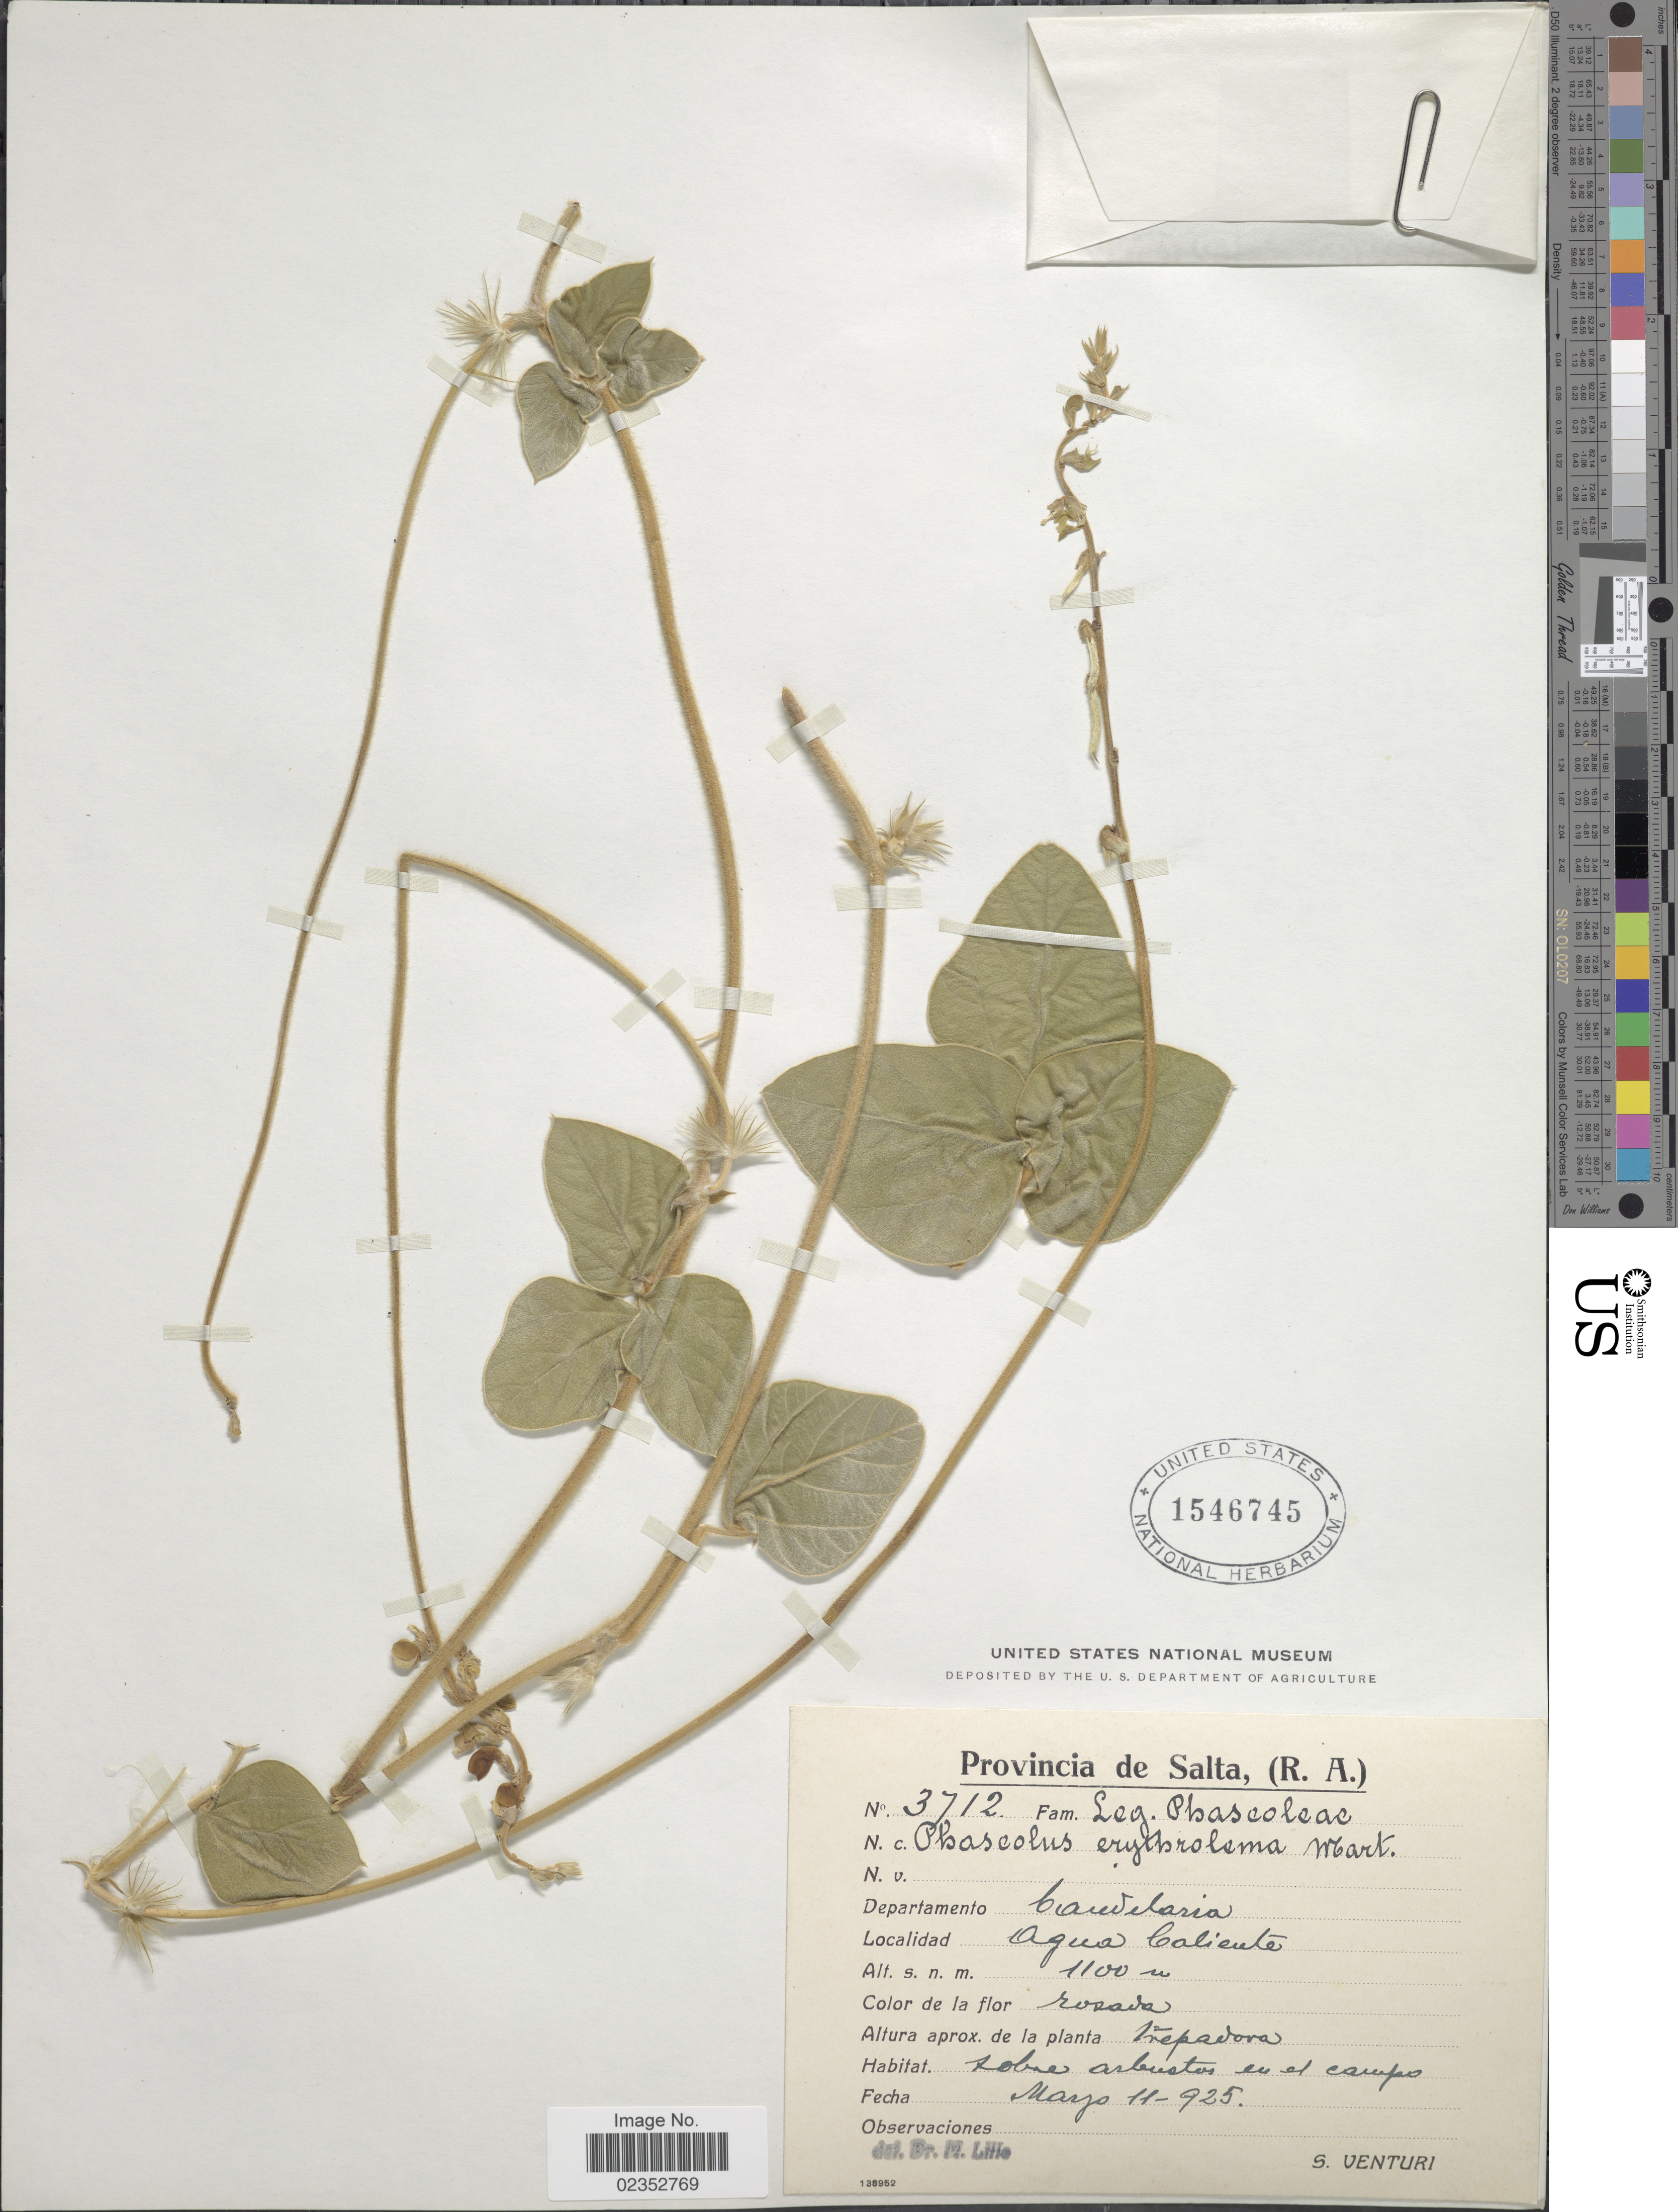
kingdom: Plantae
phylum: Tracheophyta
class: Magnoliopsida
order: Fabales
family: Fabaceae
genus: Macroptilium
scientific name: Macroptilium erythroloma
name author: (Mart. ex Benth.) Urb.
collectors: S. Venturi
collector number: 3712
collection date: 1925-03-11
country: Argentina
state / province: Salta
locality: (R.A.) Departamento Candelaria, Agua Caliente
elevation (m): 1100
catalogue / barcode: US 1546745